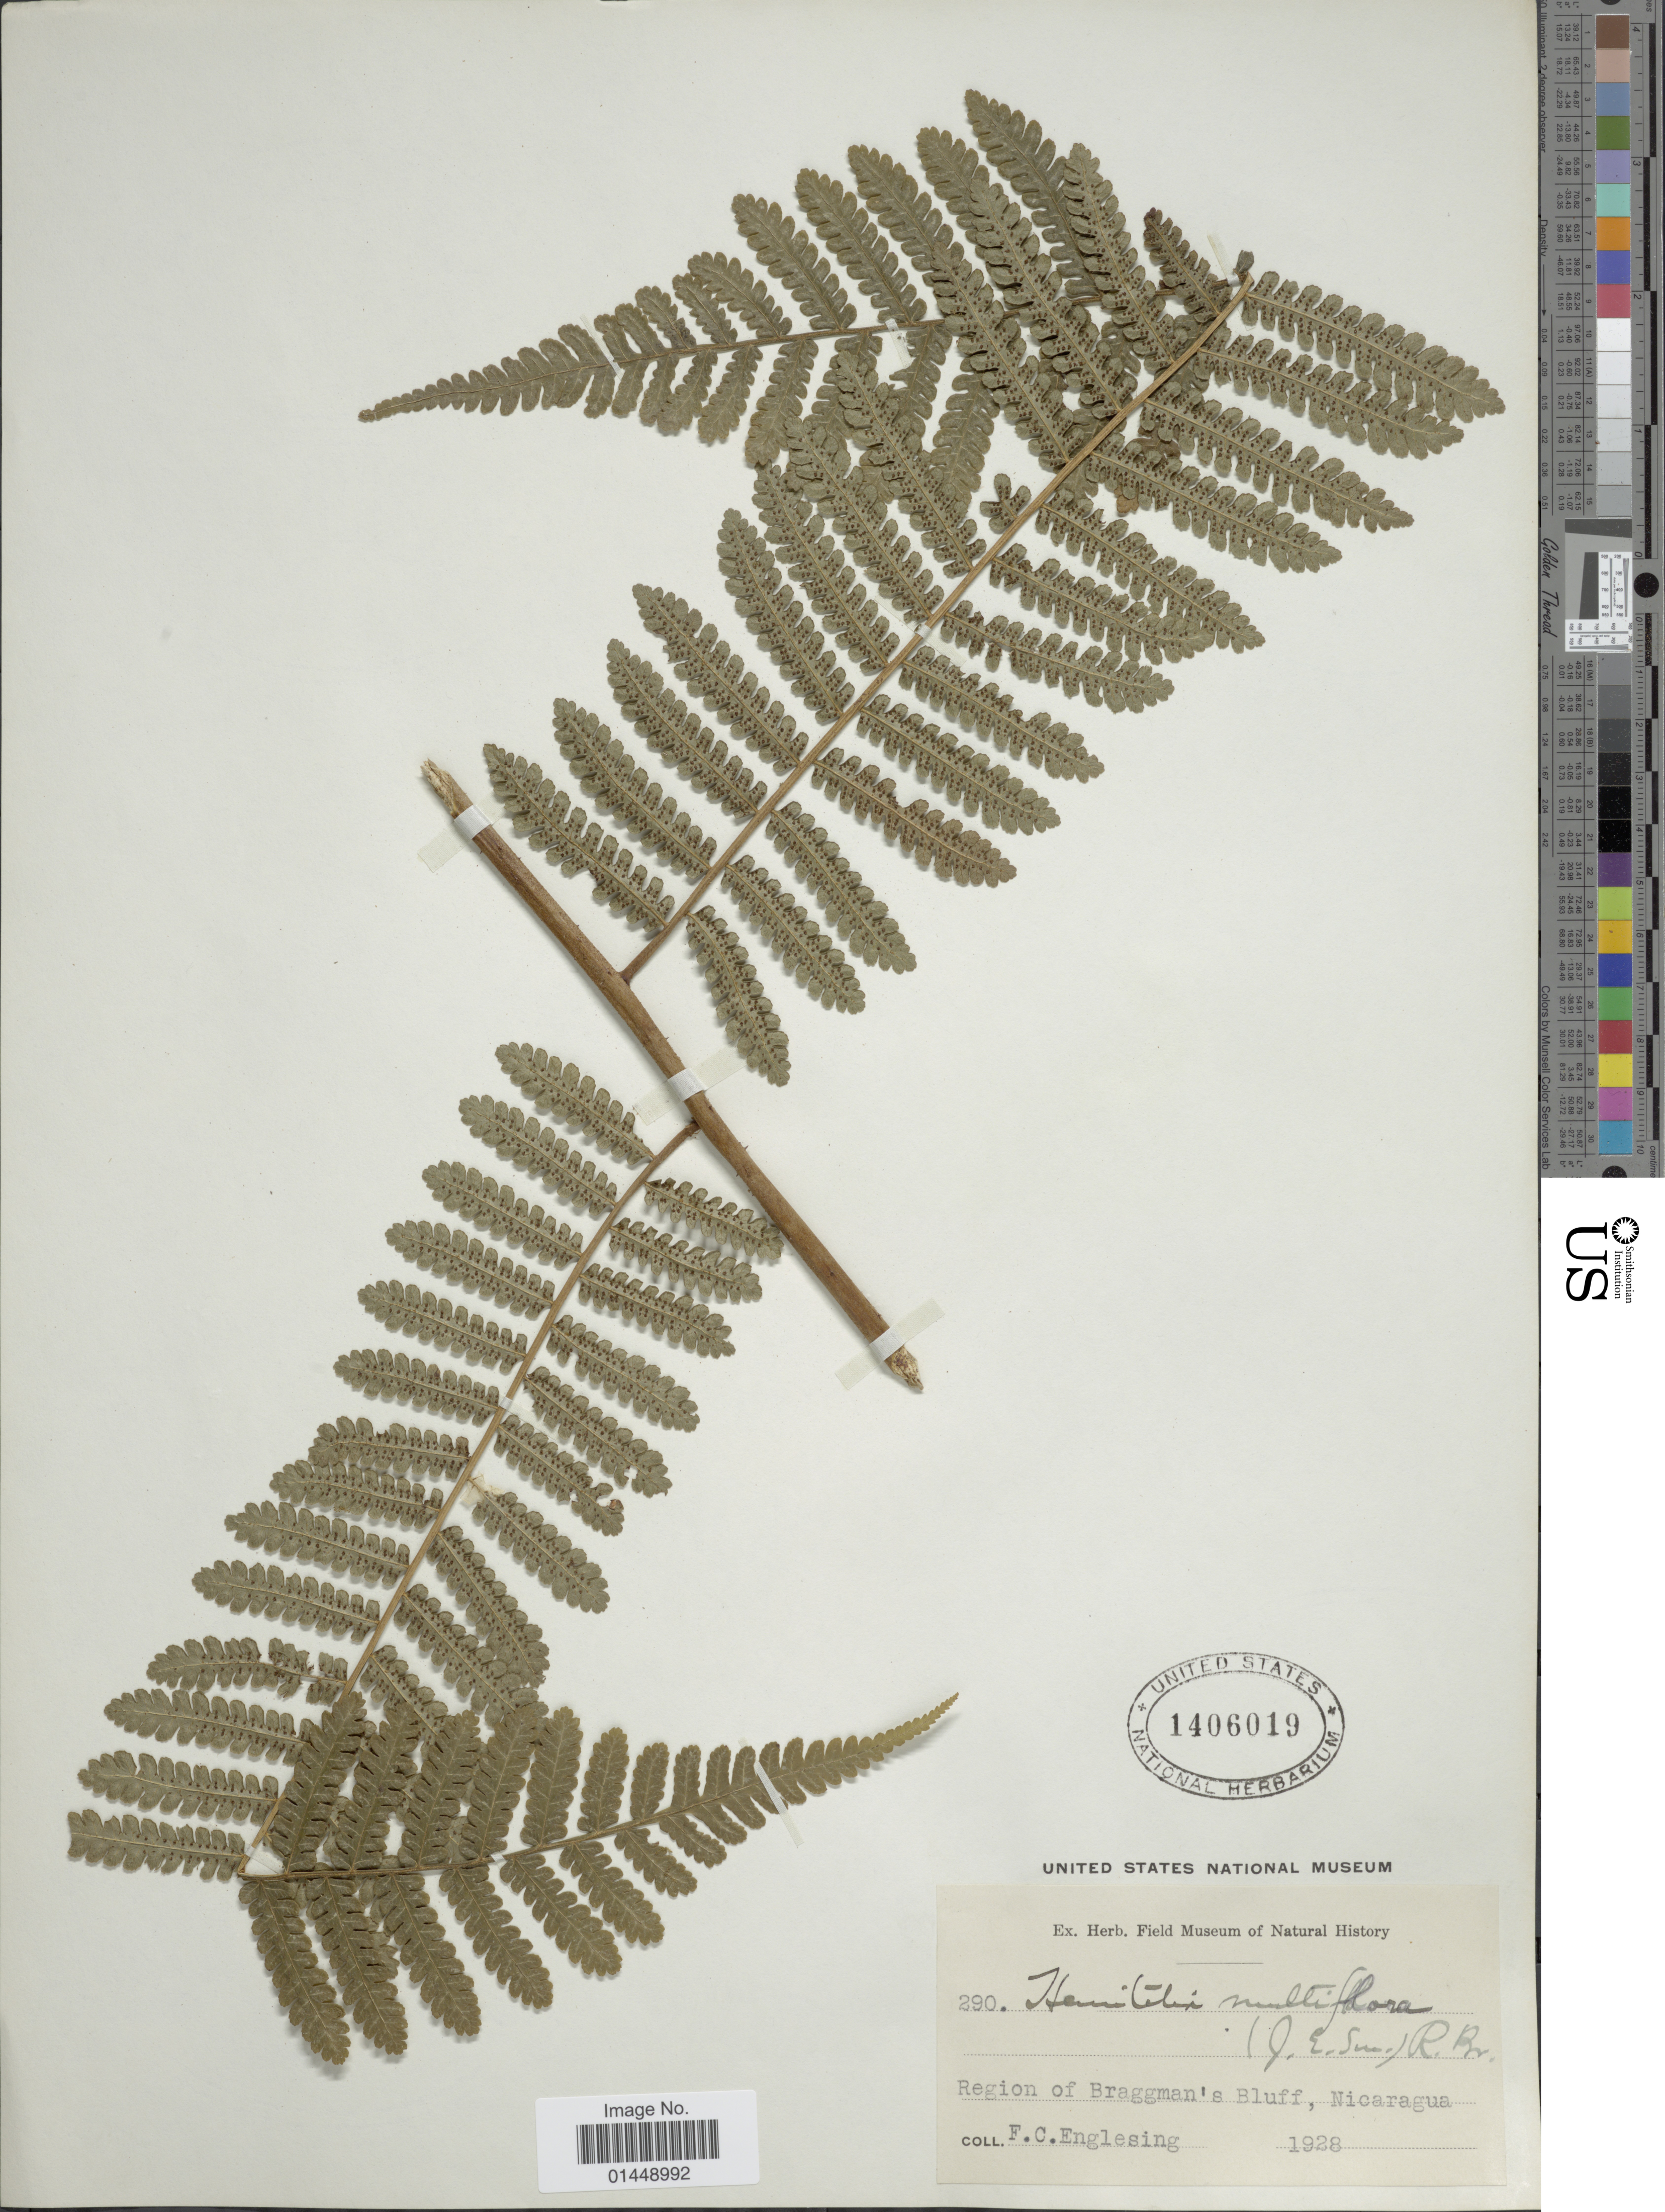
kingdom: Plantae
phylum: Tracheophyta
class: Polypodiopsida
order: Cyatheales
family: Cyatheaceae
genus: Cyathea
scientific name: Cyathea multiflora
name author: Sm.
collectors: F. Englesing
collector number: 290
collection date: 1928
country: Nicaragua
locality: Region of Braggman's Bluff, Nicaragua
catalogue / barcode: US 1406019